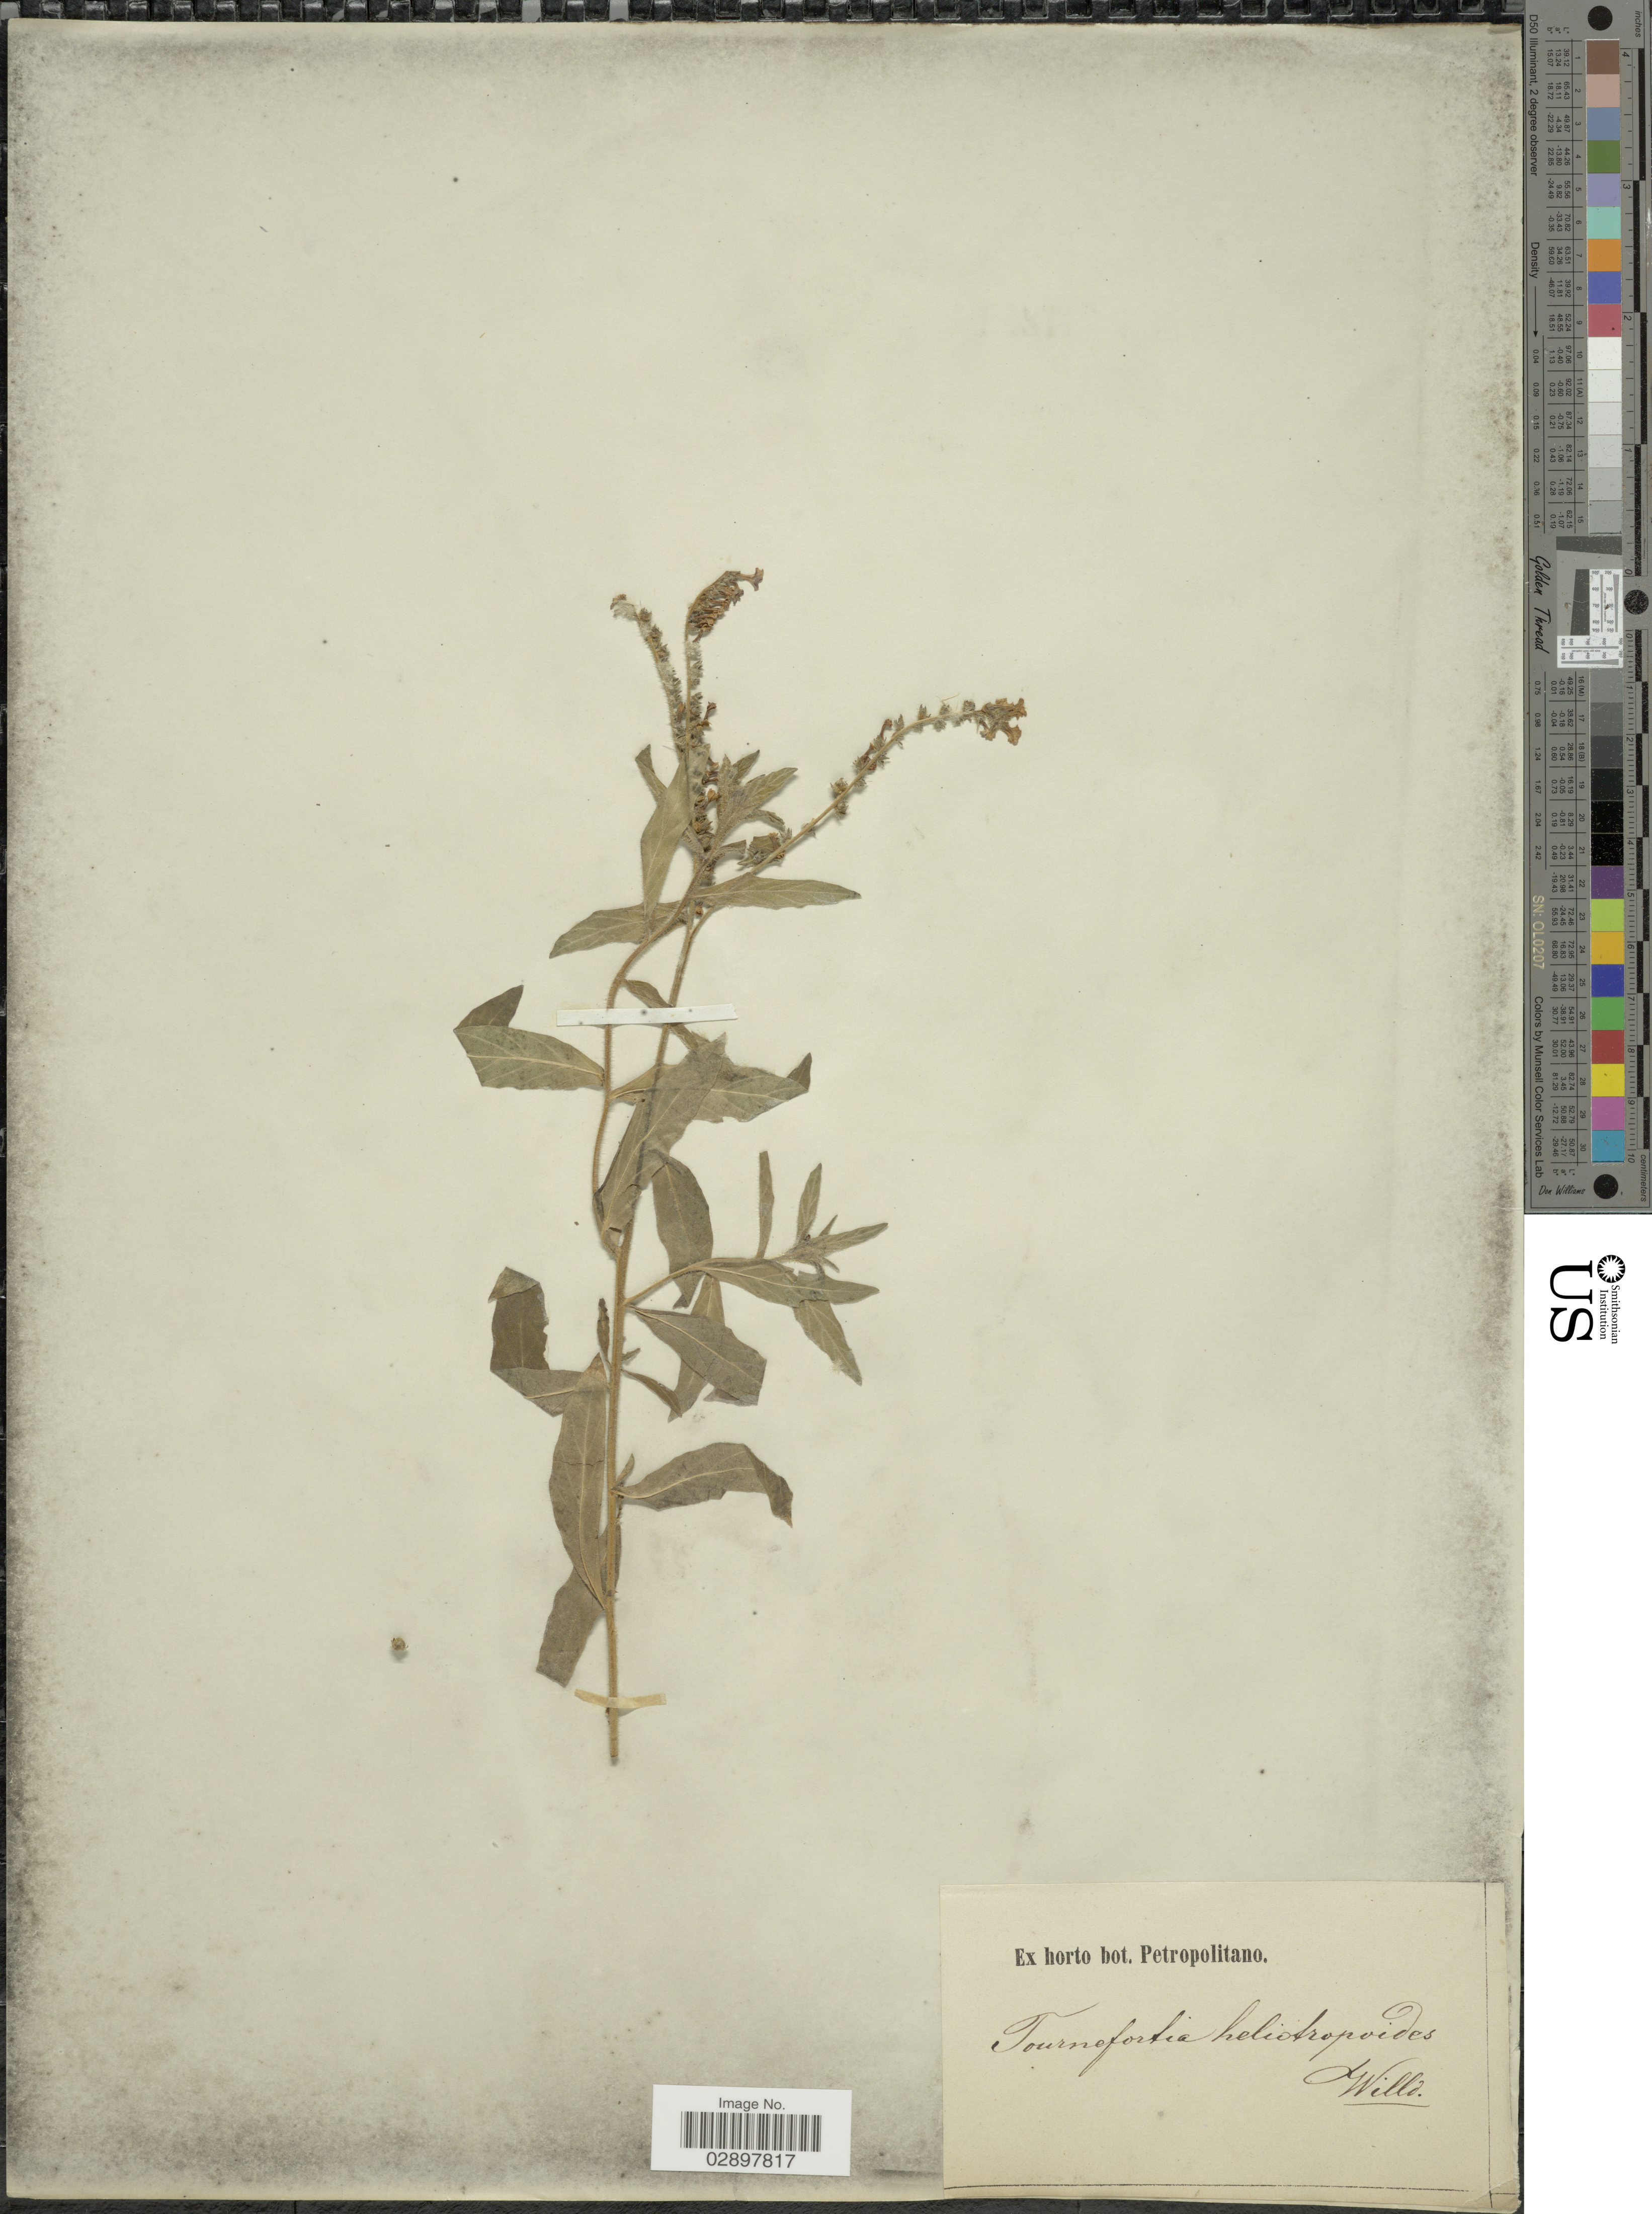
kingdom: Plantae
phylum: Tracheophyta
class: Magnoliopsida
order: Boraginales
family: Heliotropiaceae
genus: Tournefortia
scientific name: Tournefortia heliotropioides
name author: Hook.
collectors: ex Horto Bot. Petropolitano